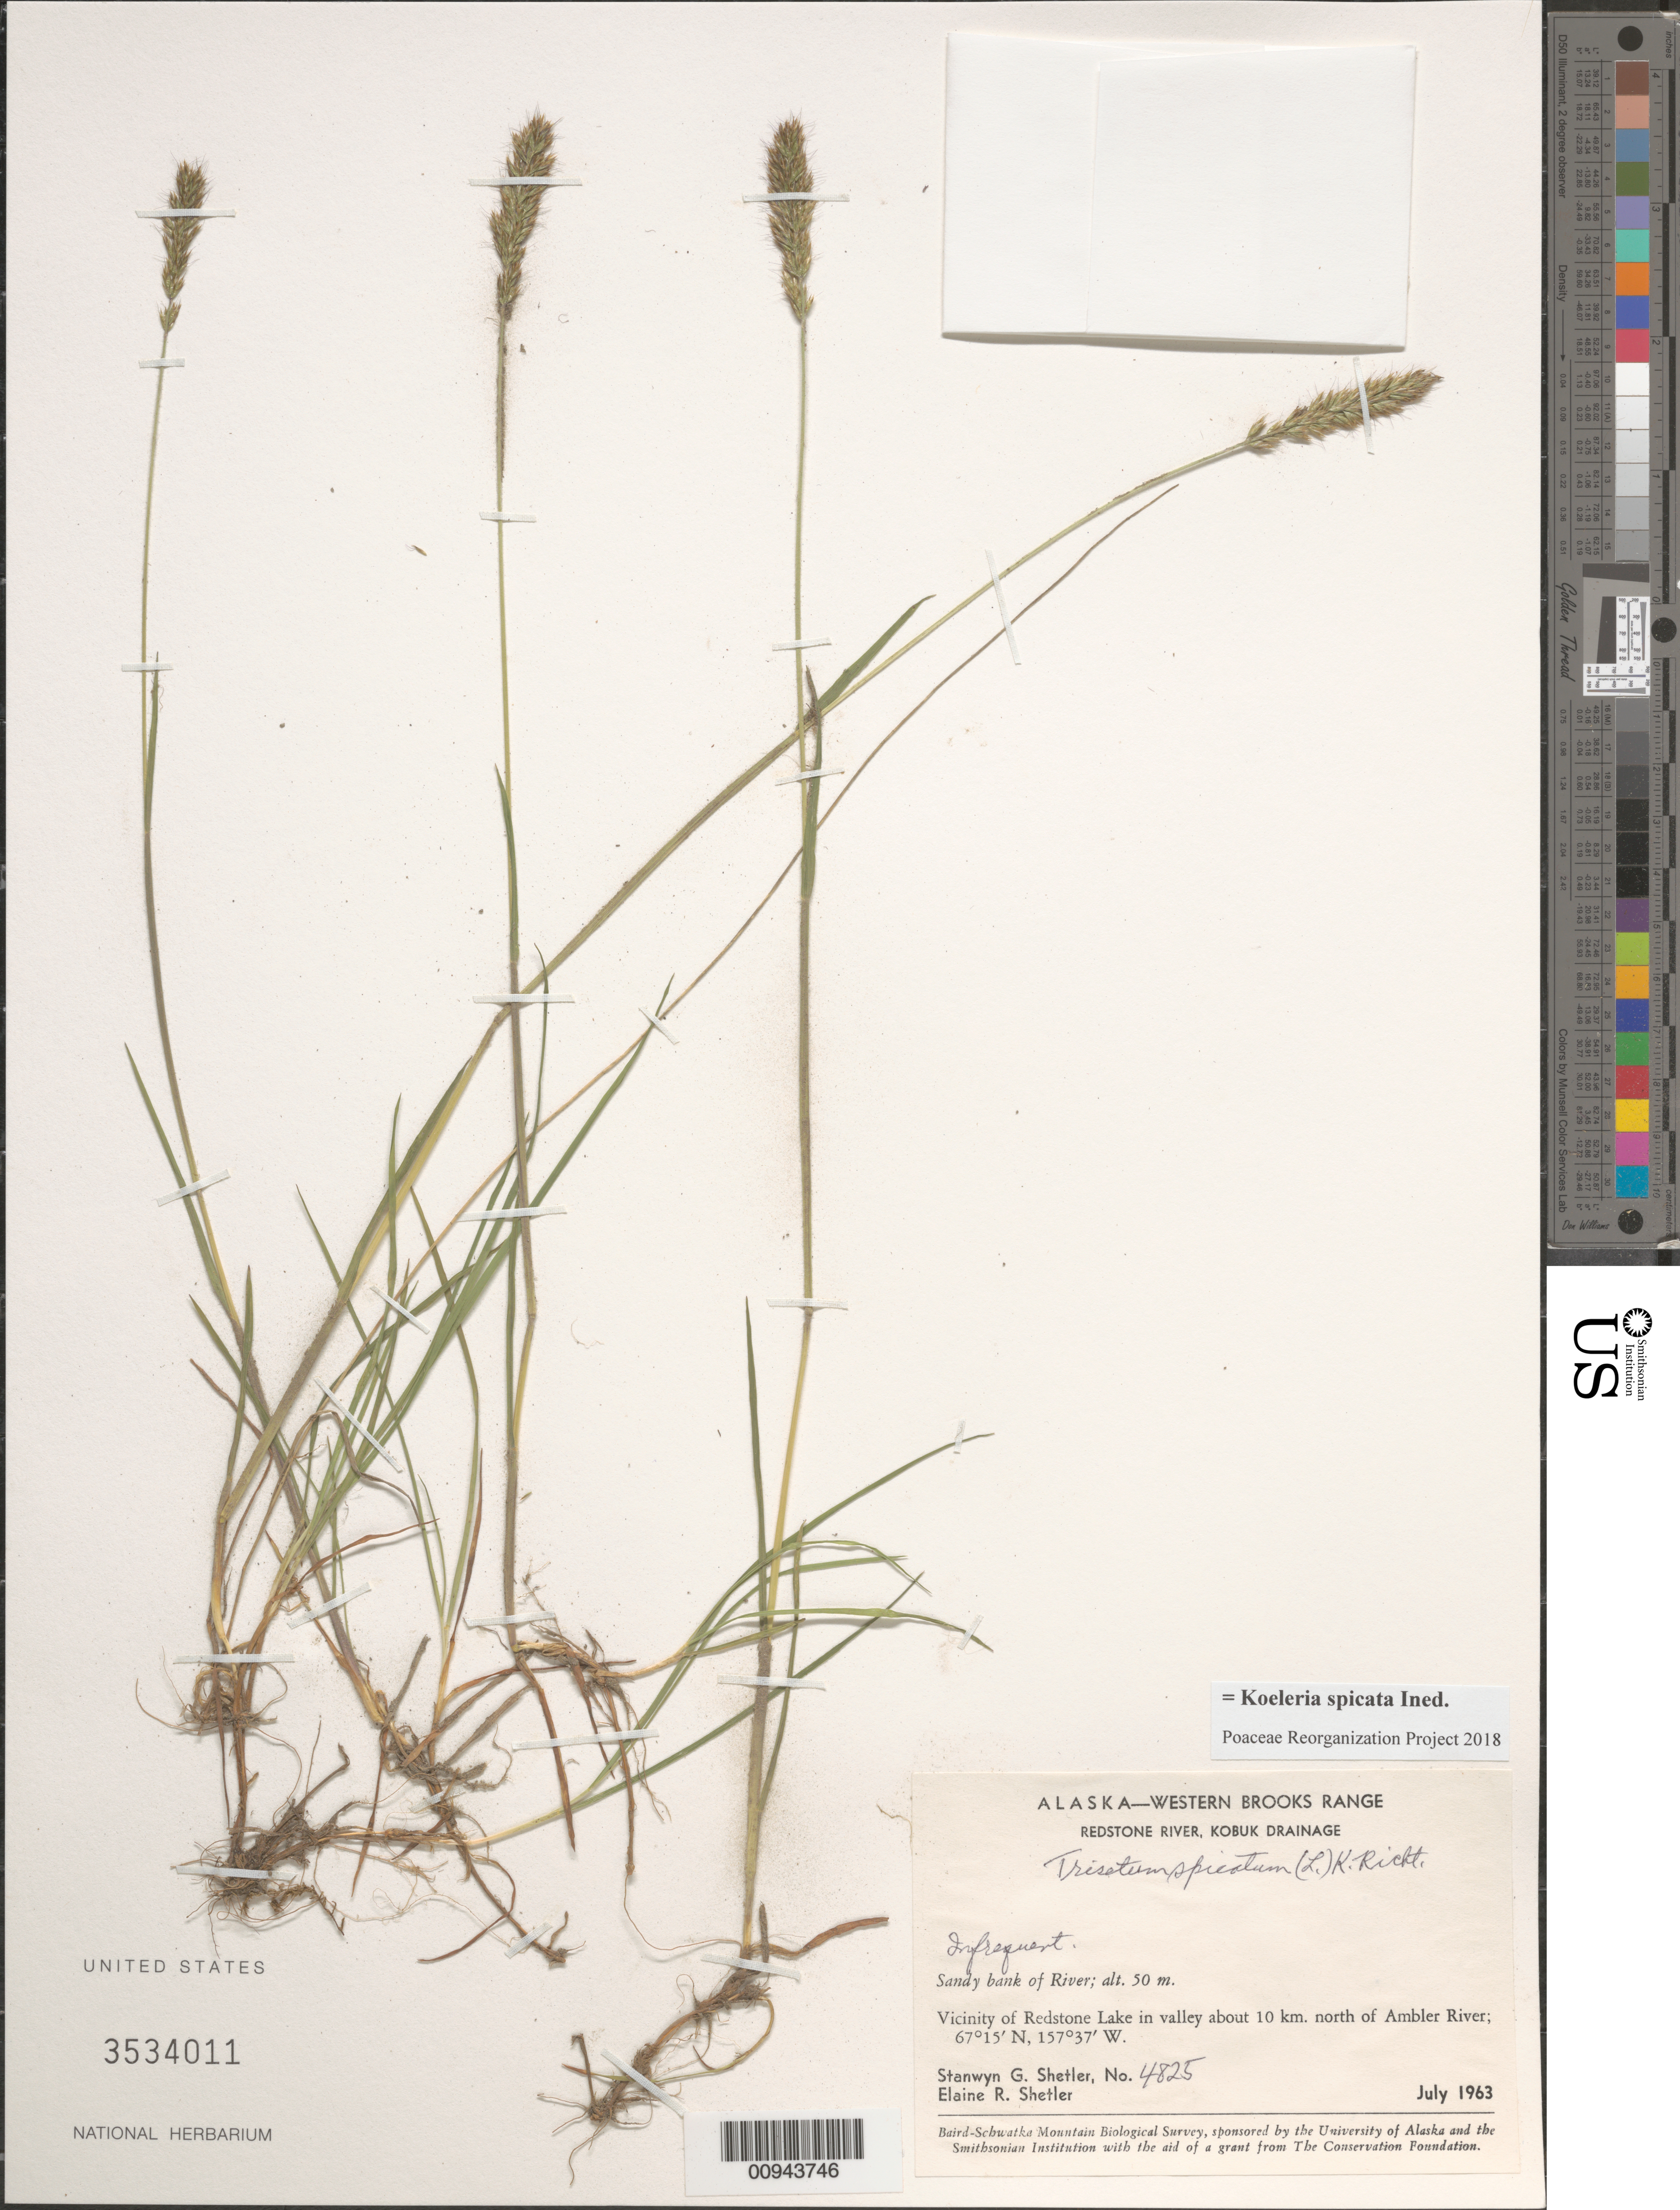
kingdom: Plantae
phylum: Tracheophyta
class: Liliopsida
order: Poales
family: Poaceae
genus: Koeleria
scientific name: Koeleria spicata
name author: (L.) Barberá et al.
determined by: Poaceae Reorganization Project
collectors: S. Shetler & E. R. Shetler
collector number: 4825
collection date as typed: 12 Jul 1963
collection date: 1963-07-12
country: United States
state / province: Alaska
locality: Vicinity of Redstone Lake in valley about 10 km. north of Ambler River. Western Brooks Range, Redstone River, Kobuk Drainage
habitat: Sandy bank of river.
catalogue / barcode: US 3534011